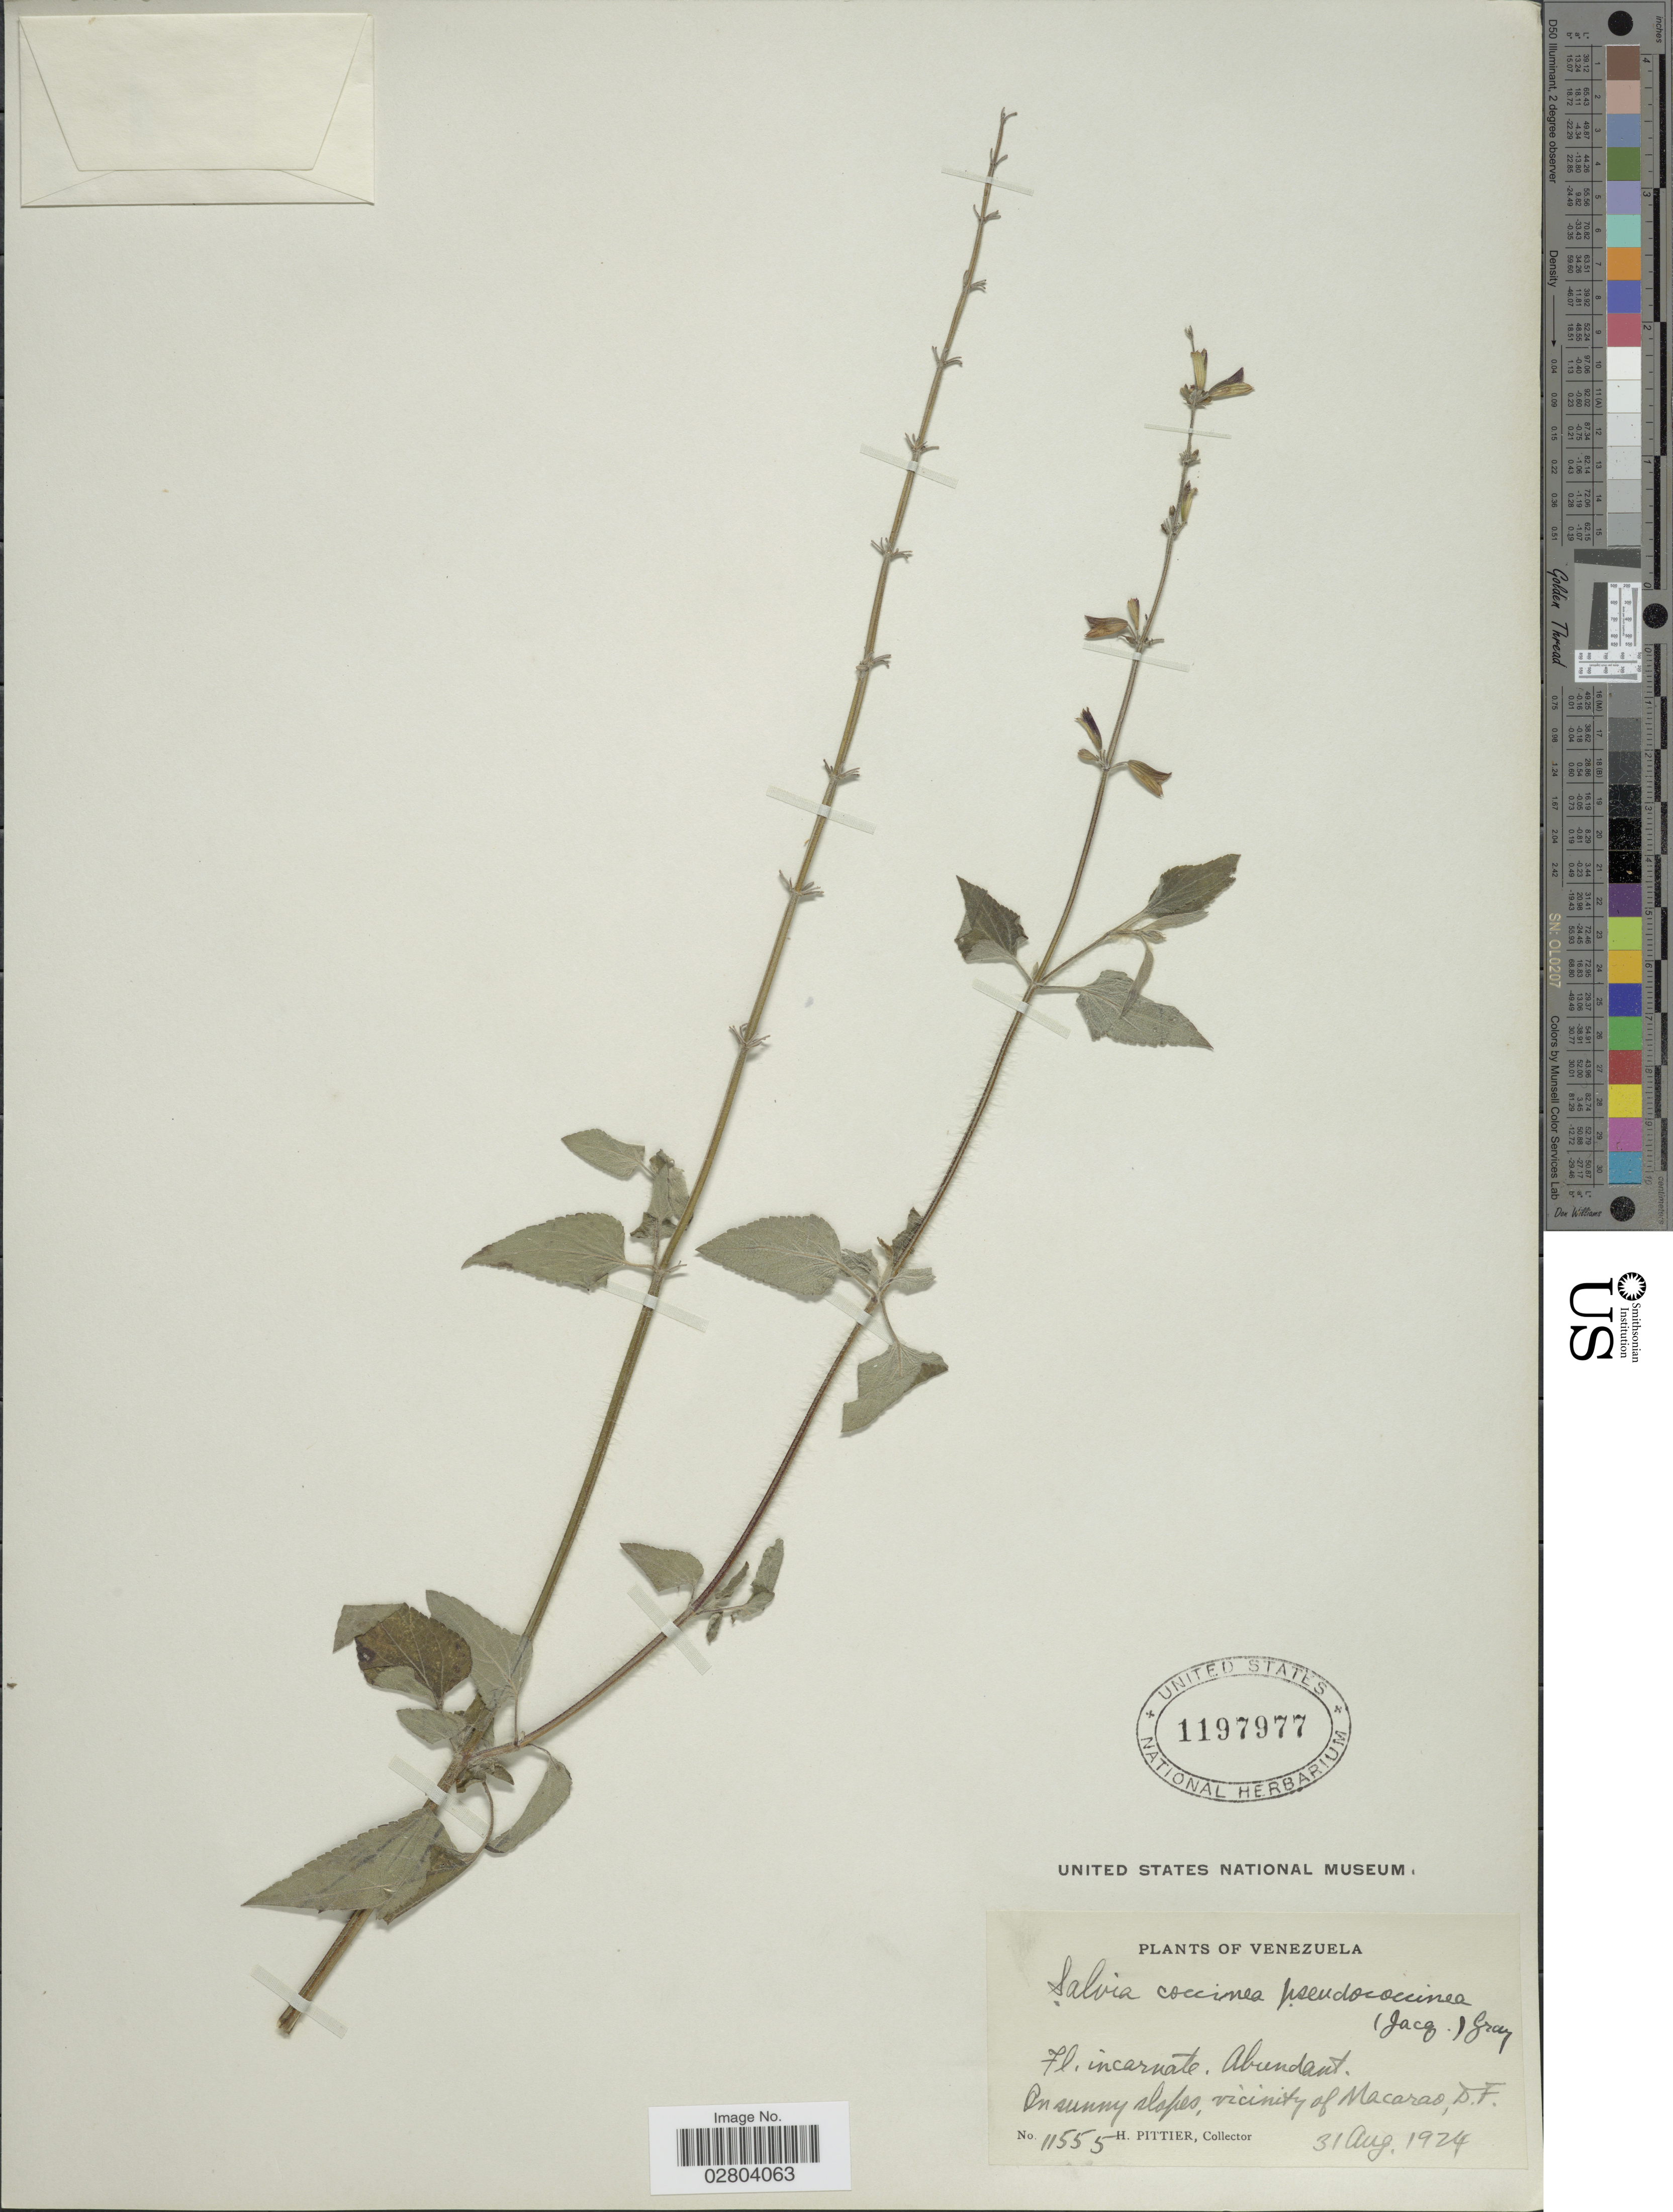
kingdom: Plantae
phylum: Tracheophyta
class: Magnoliopsida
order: Lamiales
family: Lamiaceae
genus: Salvia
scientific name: Salvia coccinea 'Naples Lavender'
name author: L. f. ex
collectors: H. F. Pittier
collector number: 11555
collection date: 1924-08-31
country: Venezuela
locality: On sunny slopes, vicinity of Macarao, D.F.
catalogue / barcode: US 1197977